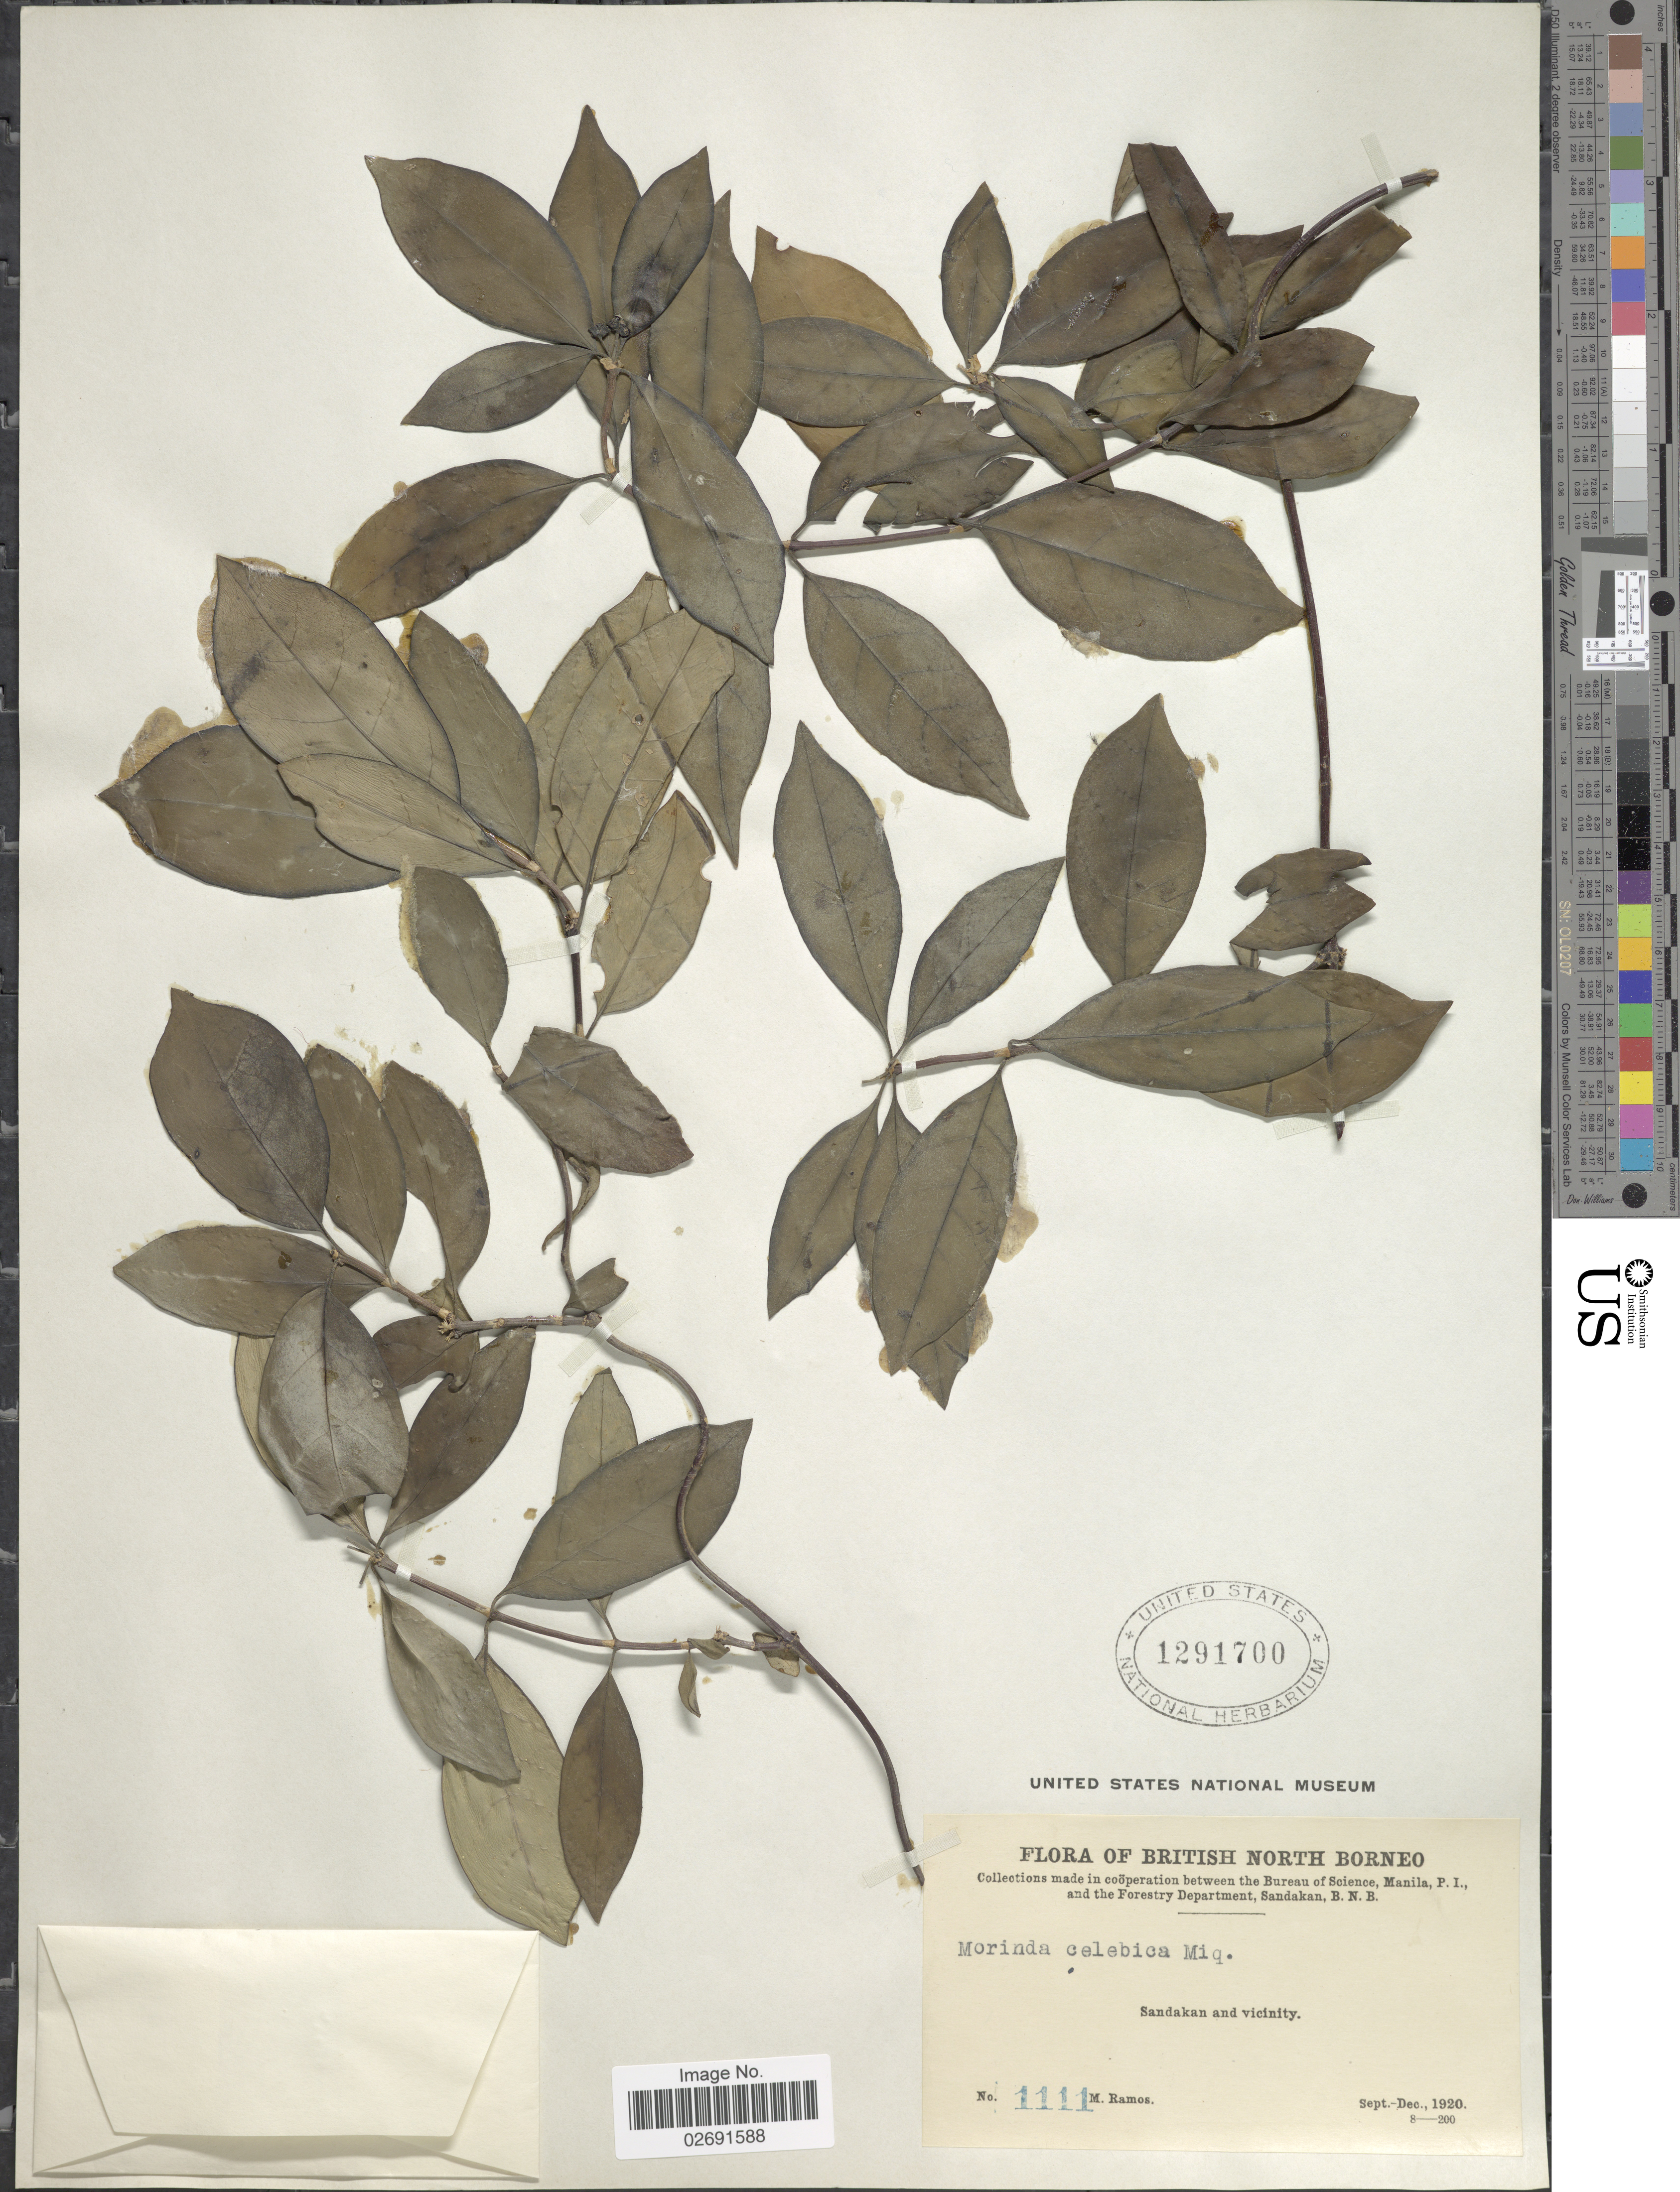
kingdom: Plantae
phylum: Tracheophyta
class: Magnoliopsida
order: Gentianales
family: Rubiaceae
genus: Gynochthodes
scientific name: Gynochthodes celebica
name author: (Miq.) Razafim. & B. Bremer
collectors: M. Ramos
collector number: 1111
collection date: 1920-09/1920-12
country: Malaysia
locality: British North Borneo, Sandakan and vicinity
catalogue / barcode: US 1291700